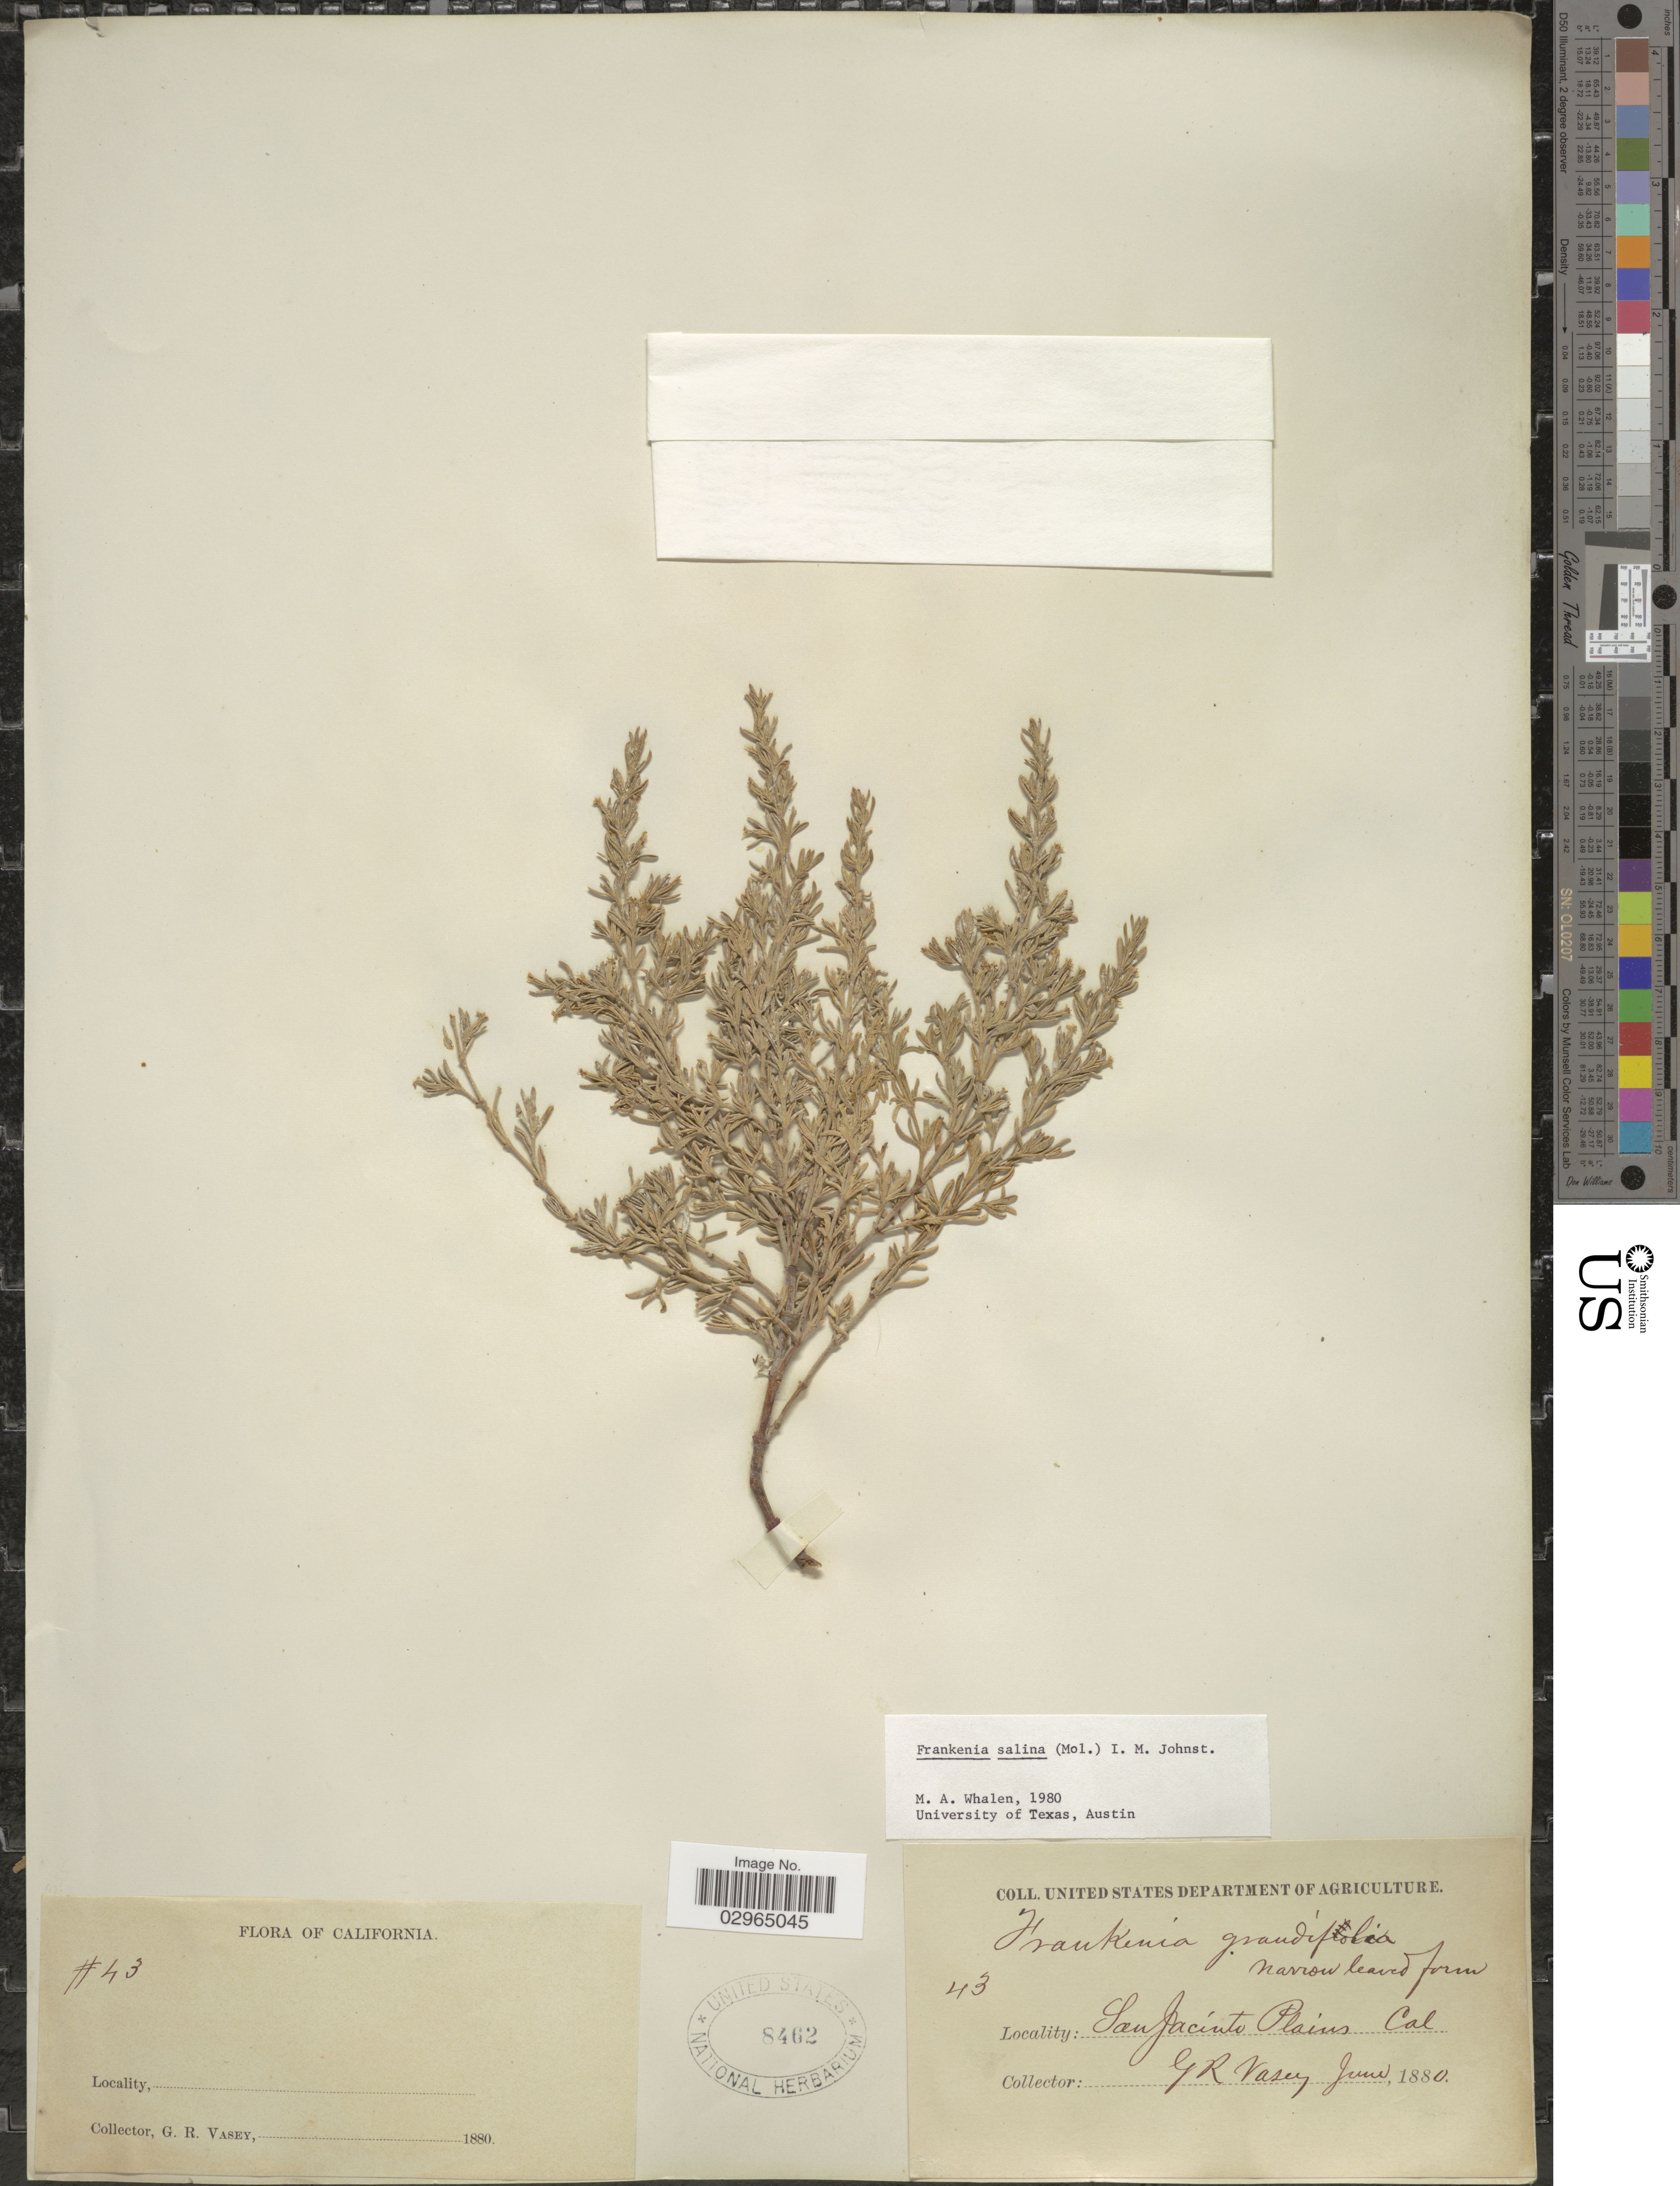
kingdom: Plantae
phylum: Tracheophyta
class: Magnoliopsida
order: Caryophyllales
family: Frankeniaceae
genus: Frankenia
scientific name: Frankenia salina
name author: (Molina) I.M. Johnst.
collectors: G. R. Vasey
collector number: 43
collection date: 1880-06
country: United States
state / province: California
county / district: Riverside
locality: San Jacinto Plains.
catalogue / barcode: US 8462